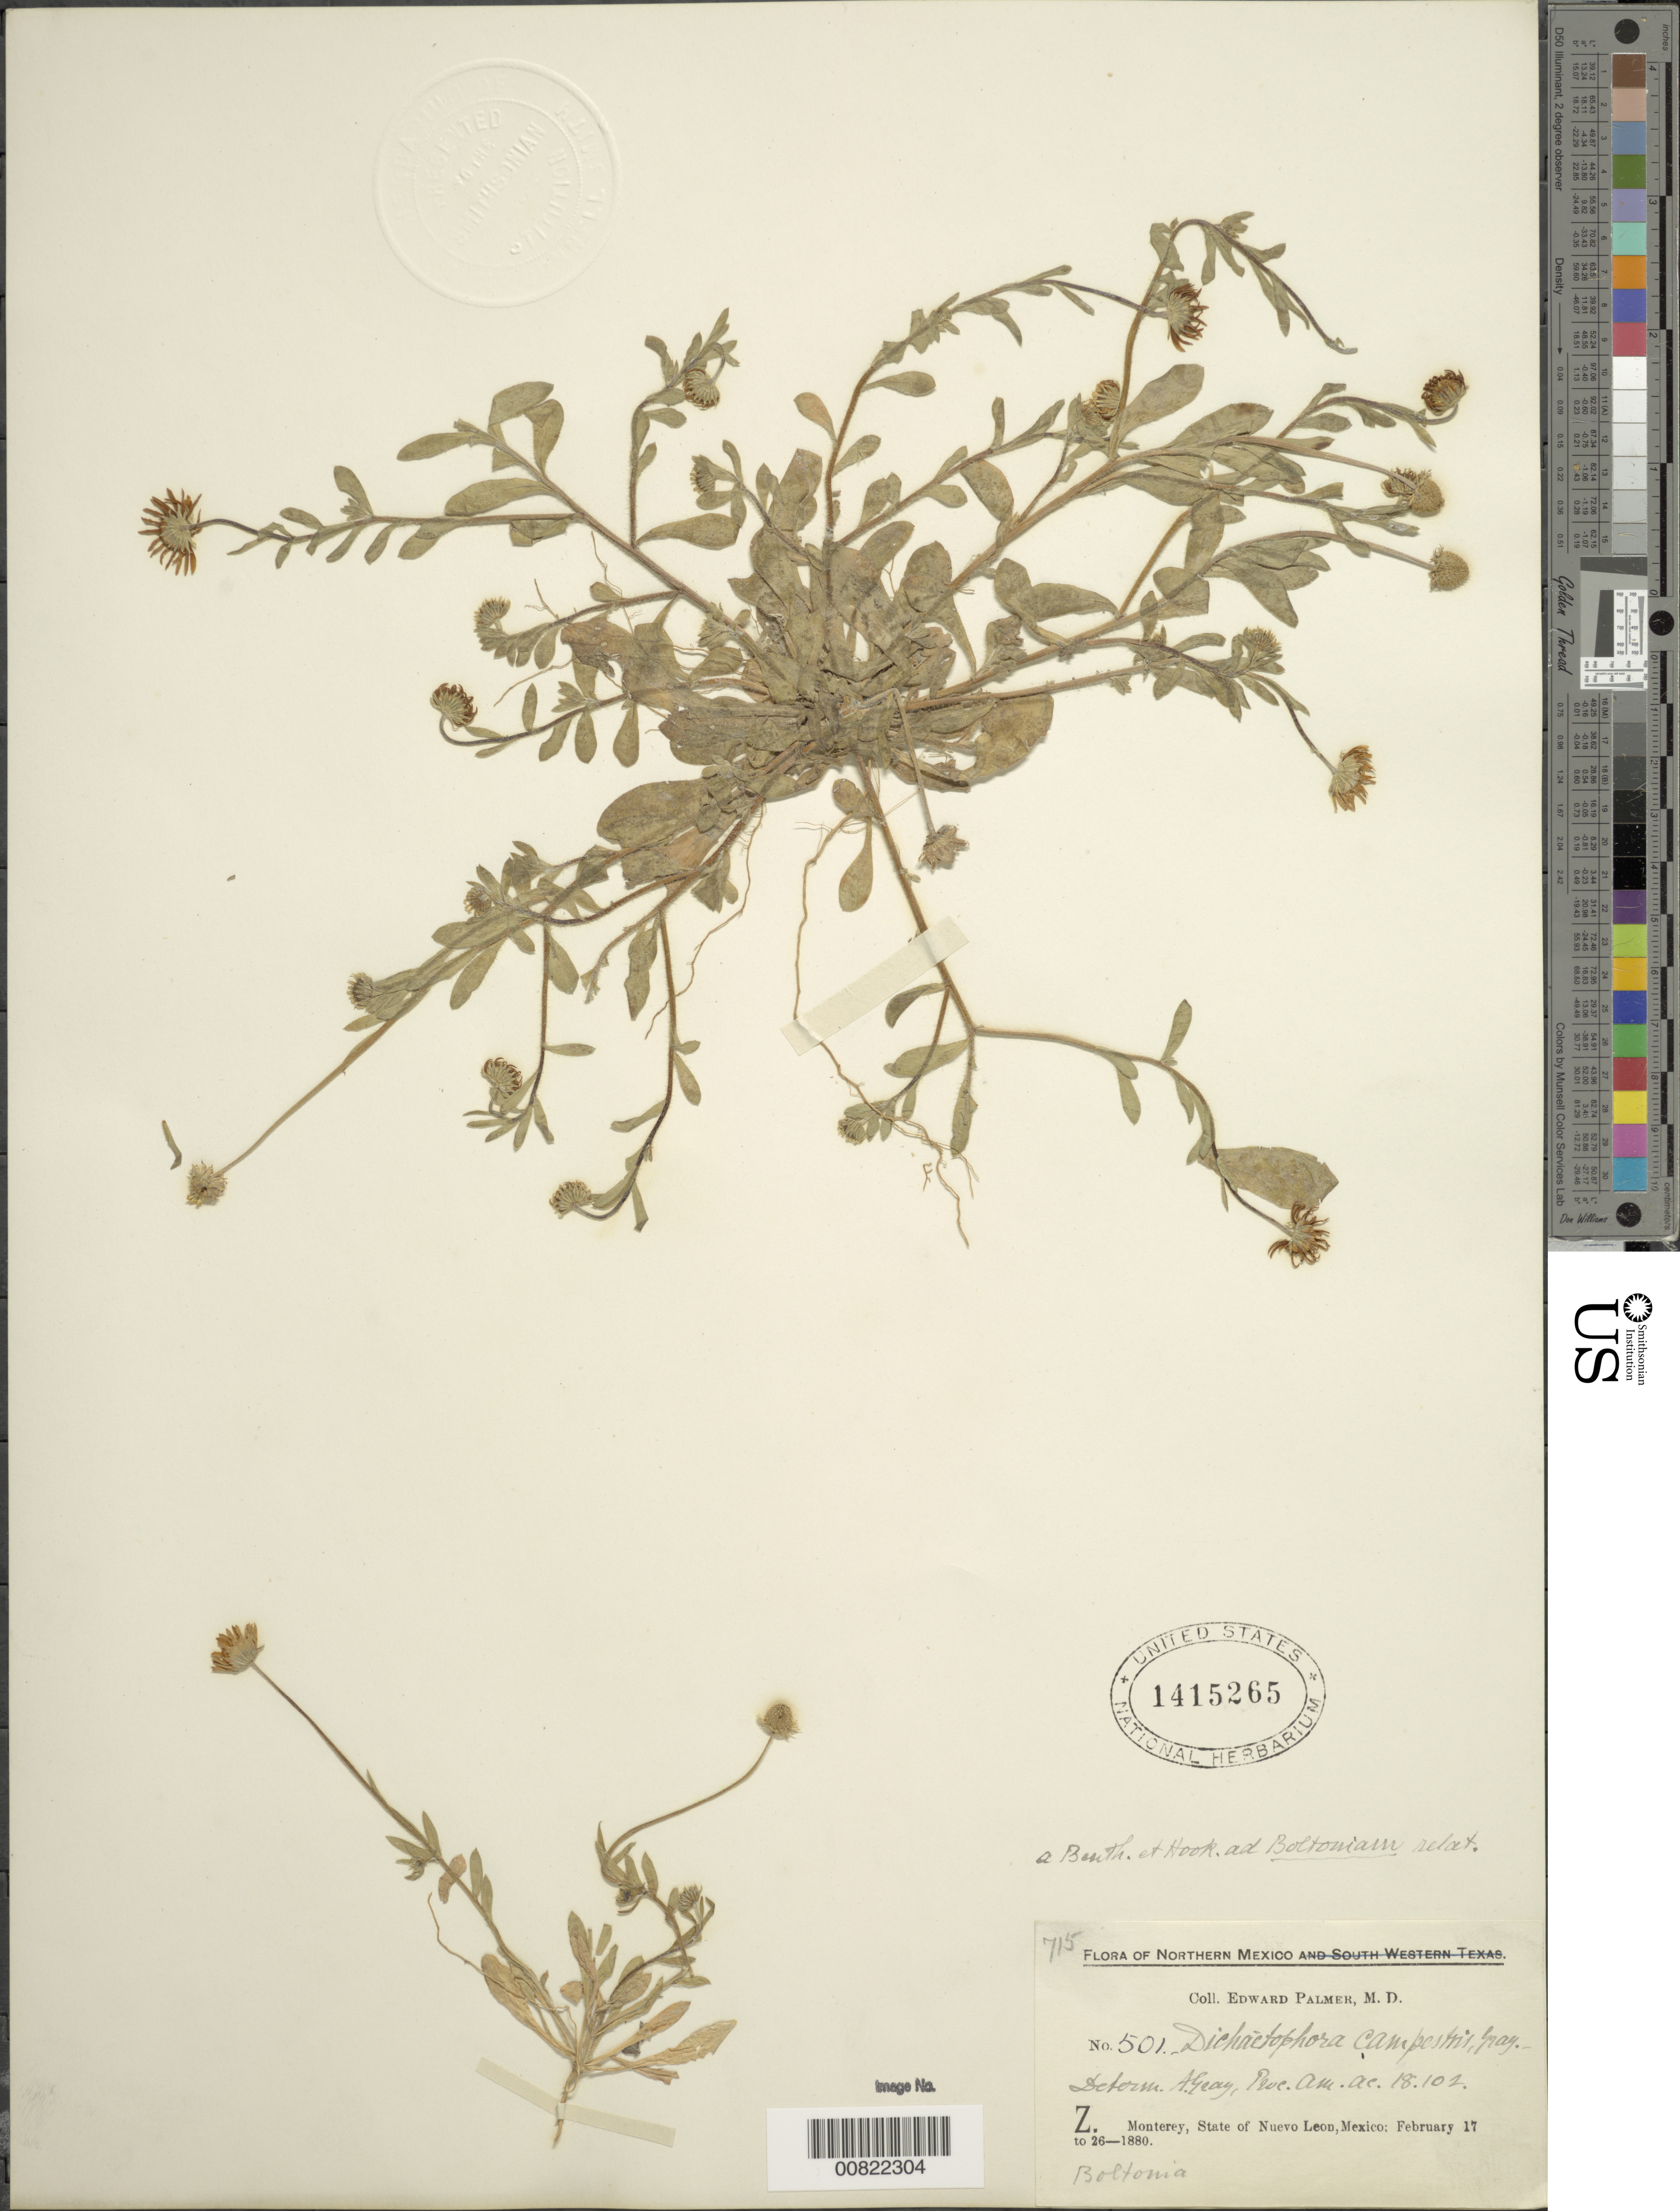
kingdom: Plantae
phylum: Tracheophyta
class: Magnoliopsida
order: Asterales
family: Asteraceae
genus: Dichaetophora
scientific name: Dichaetophora campestris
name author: A. Gray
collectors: E. Palmer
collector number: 501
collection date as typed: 17 Feb 1880 to 26 Feb 1880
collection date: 1880-02-17/1880-02-26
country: Mexico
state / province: Nuevo León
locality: Z. Monterrey, Nuevo León.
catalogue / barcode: US 1415265